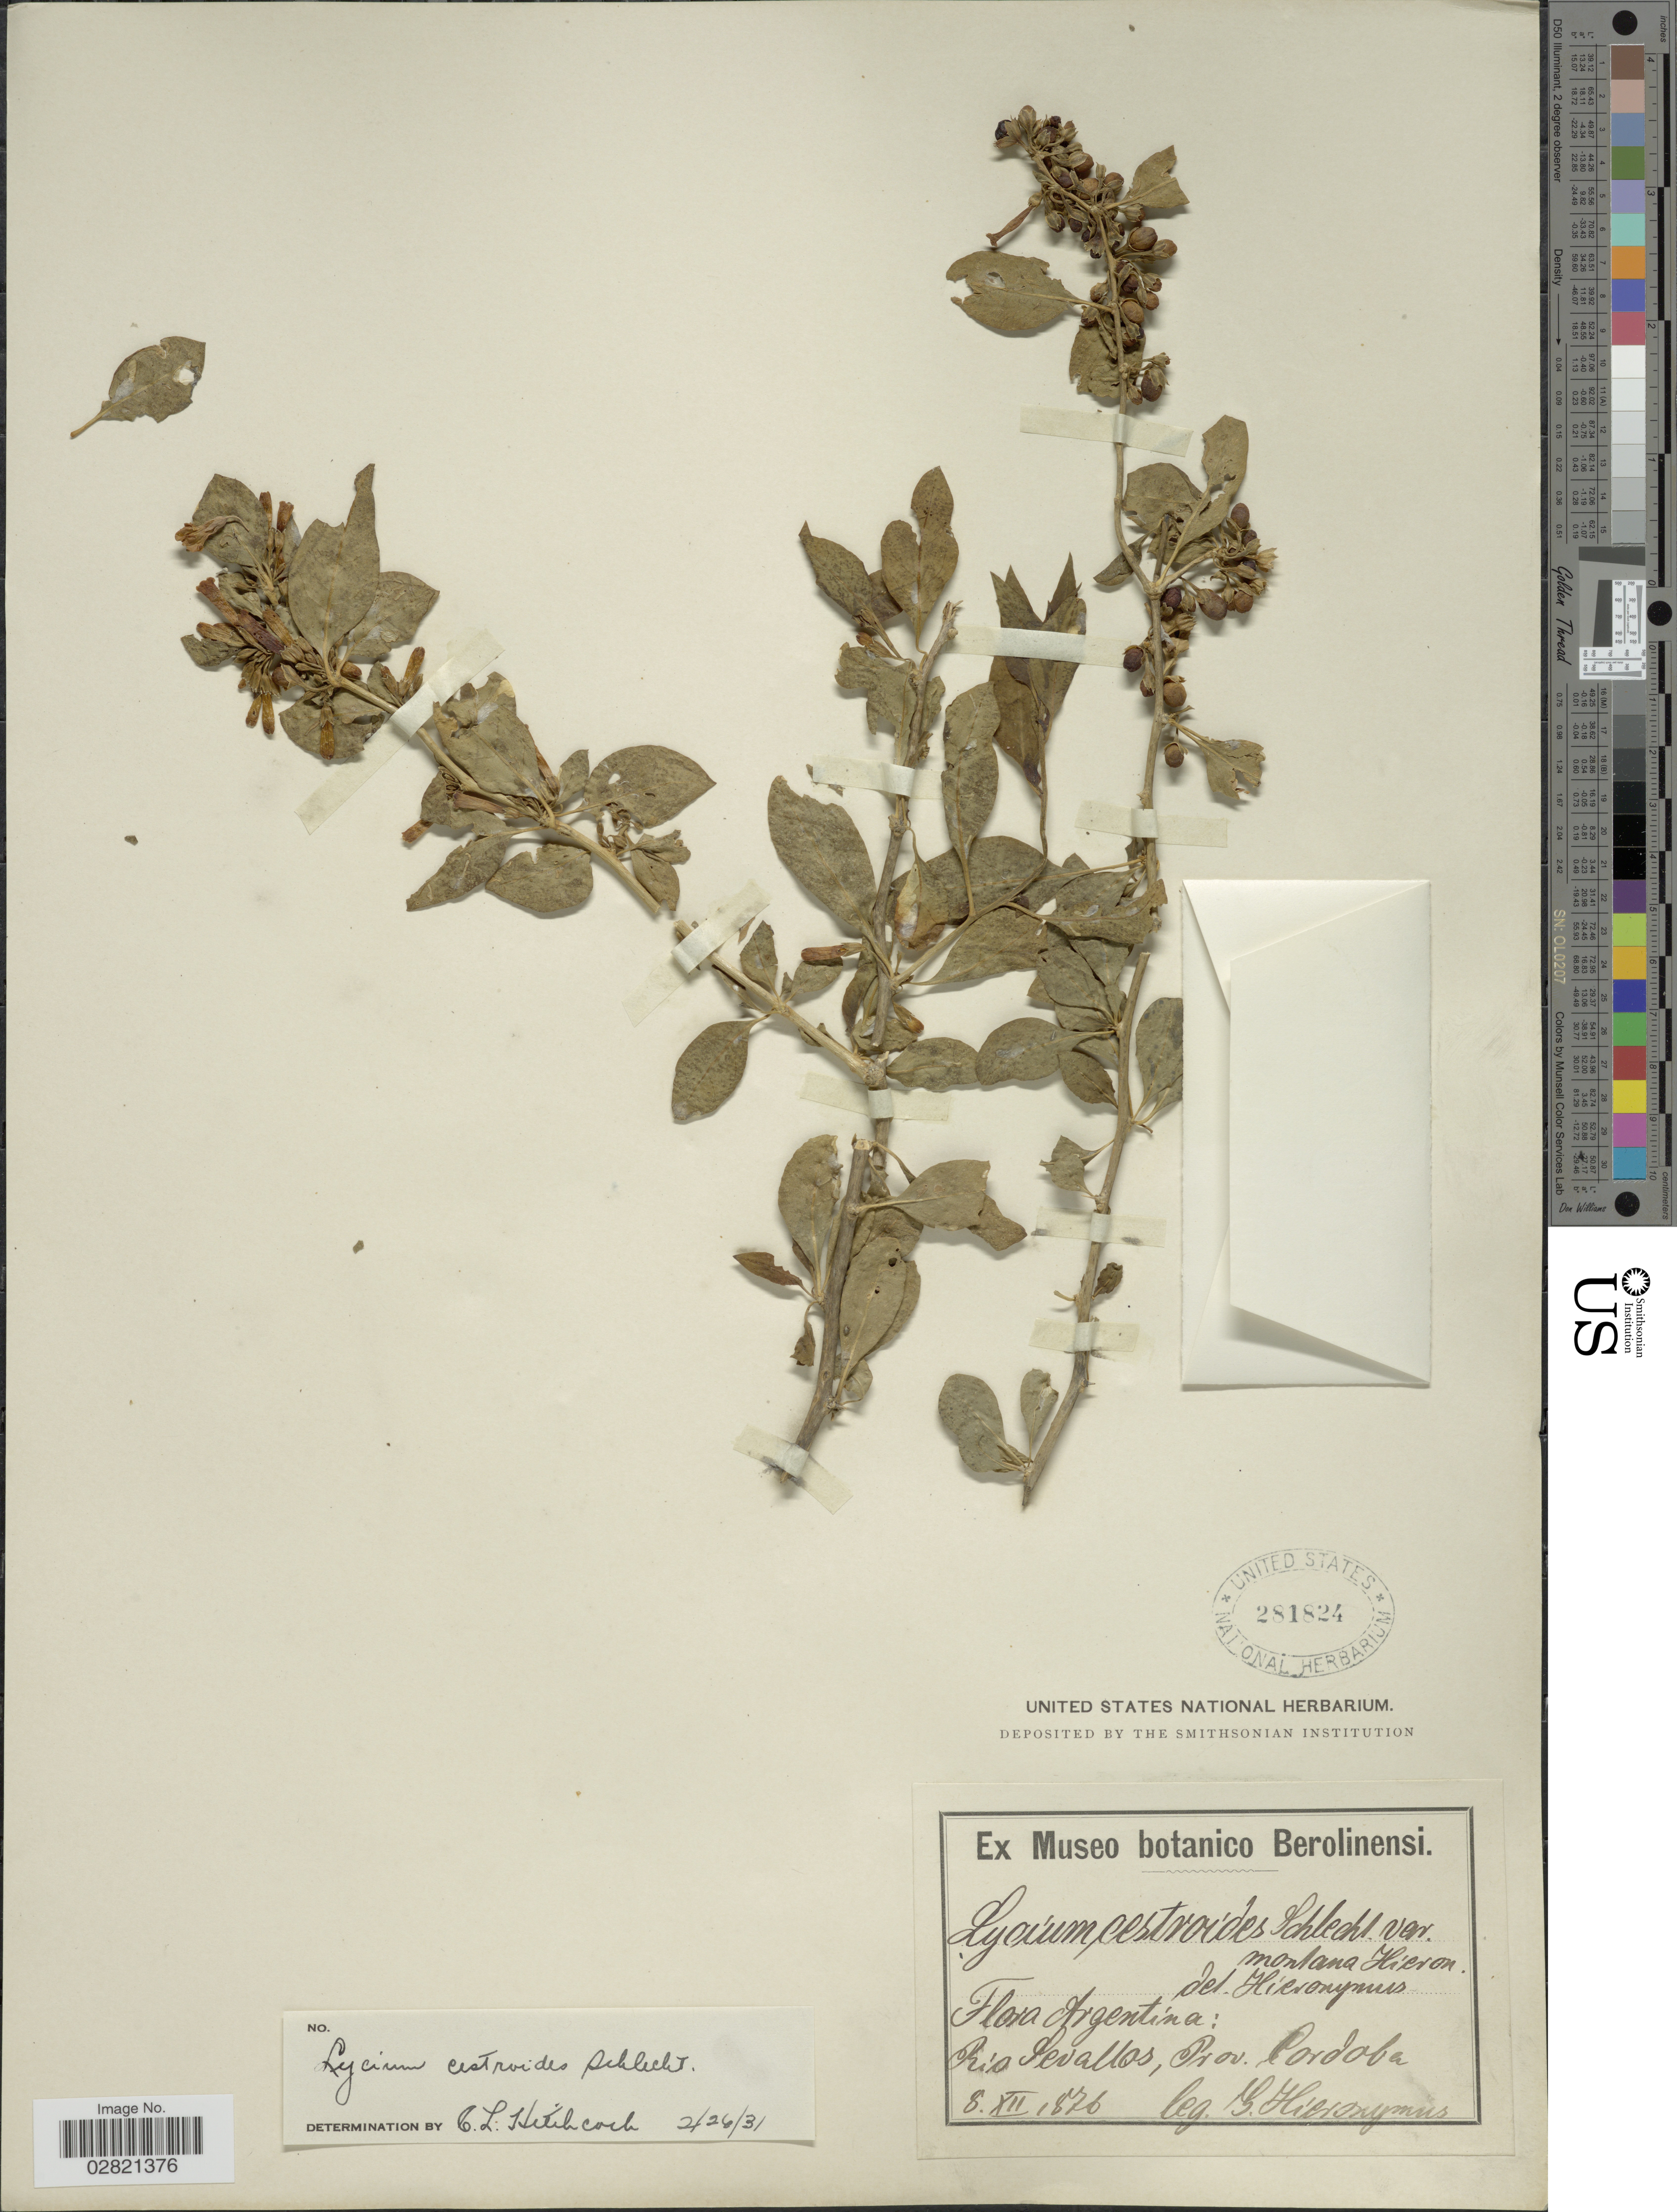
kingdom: Plantae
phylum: Tracheophyta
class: Magnoliopsida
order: Solanales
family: Solanaceae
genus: Lycium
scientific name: Lycium cestroides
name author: Schltdl.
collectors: G. H. Hieronymus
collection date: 1876-12-08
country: Argentina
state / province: Cordoba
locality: Rio Sevallos, Prov. Cordoba.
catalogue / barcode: US 281824